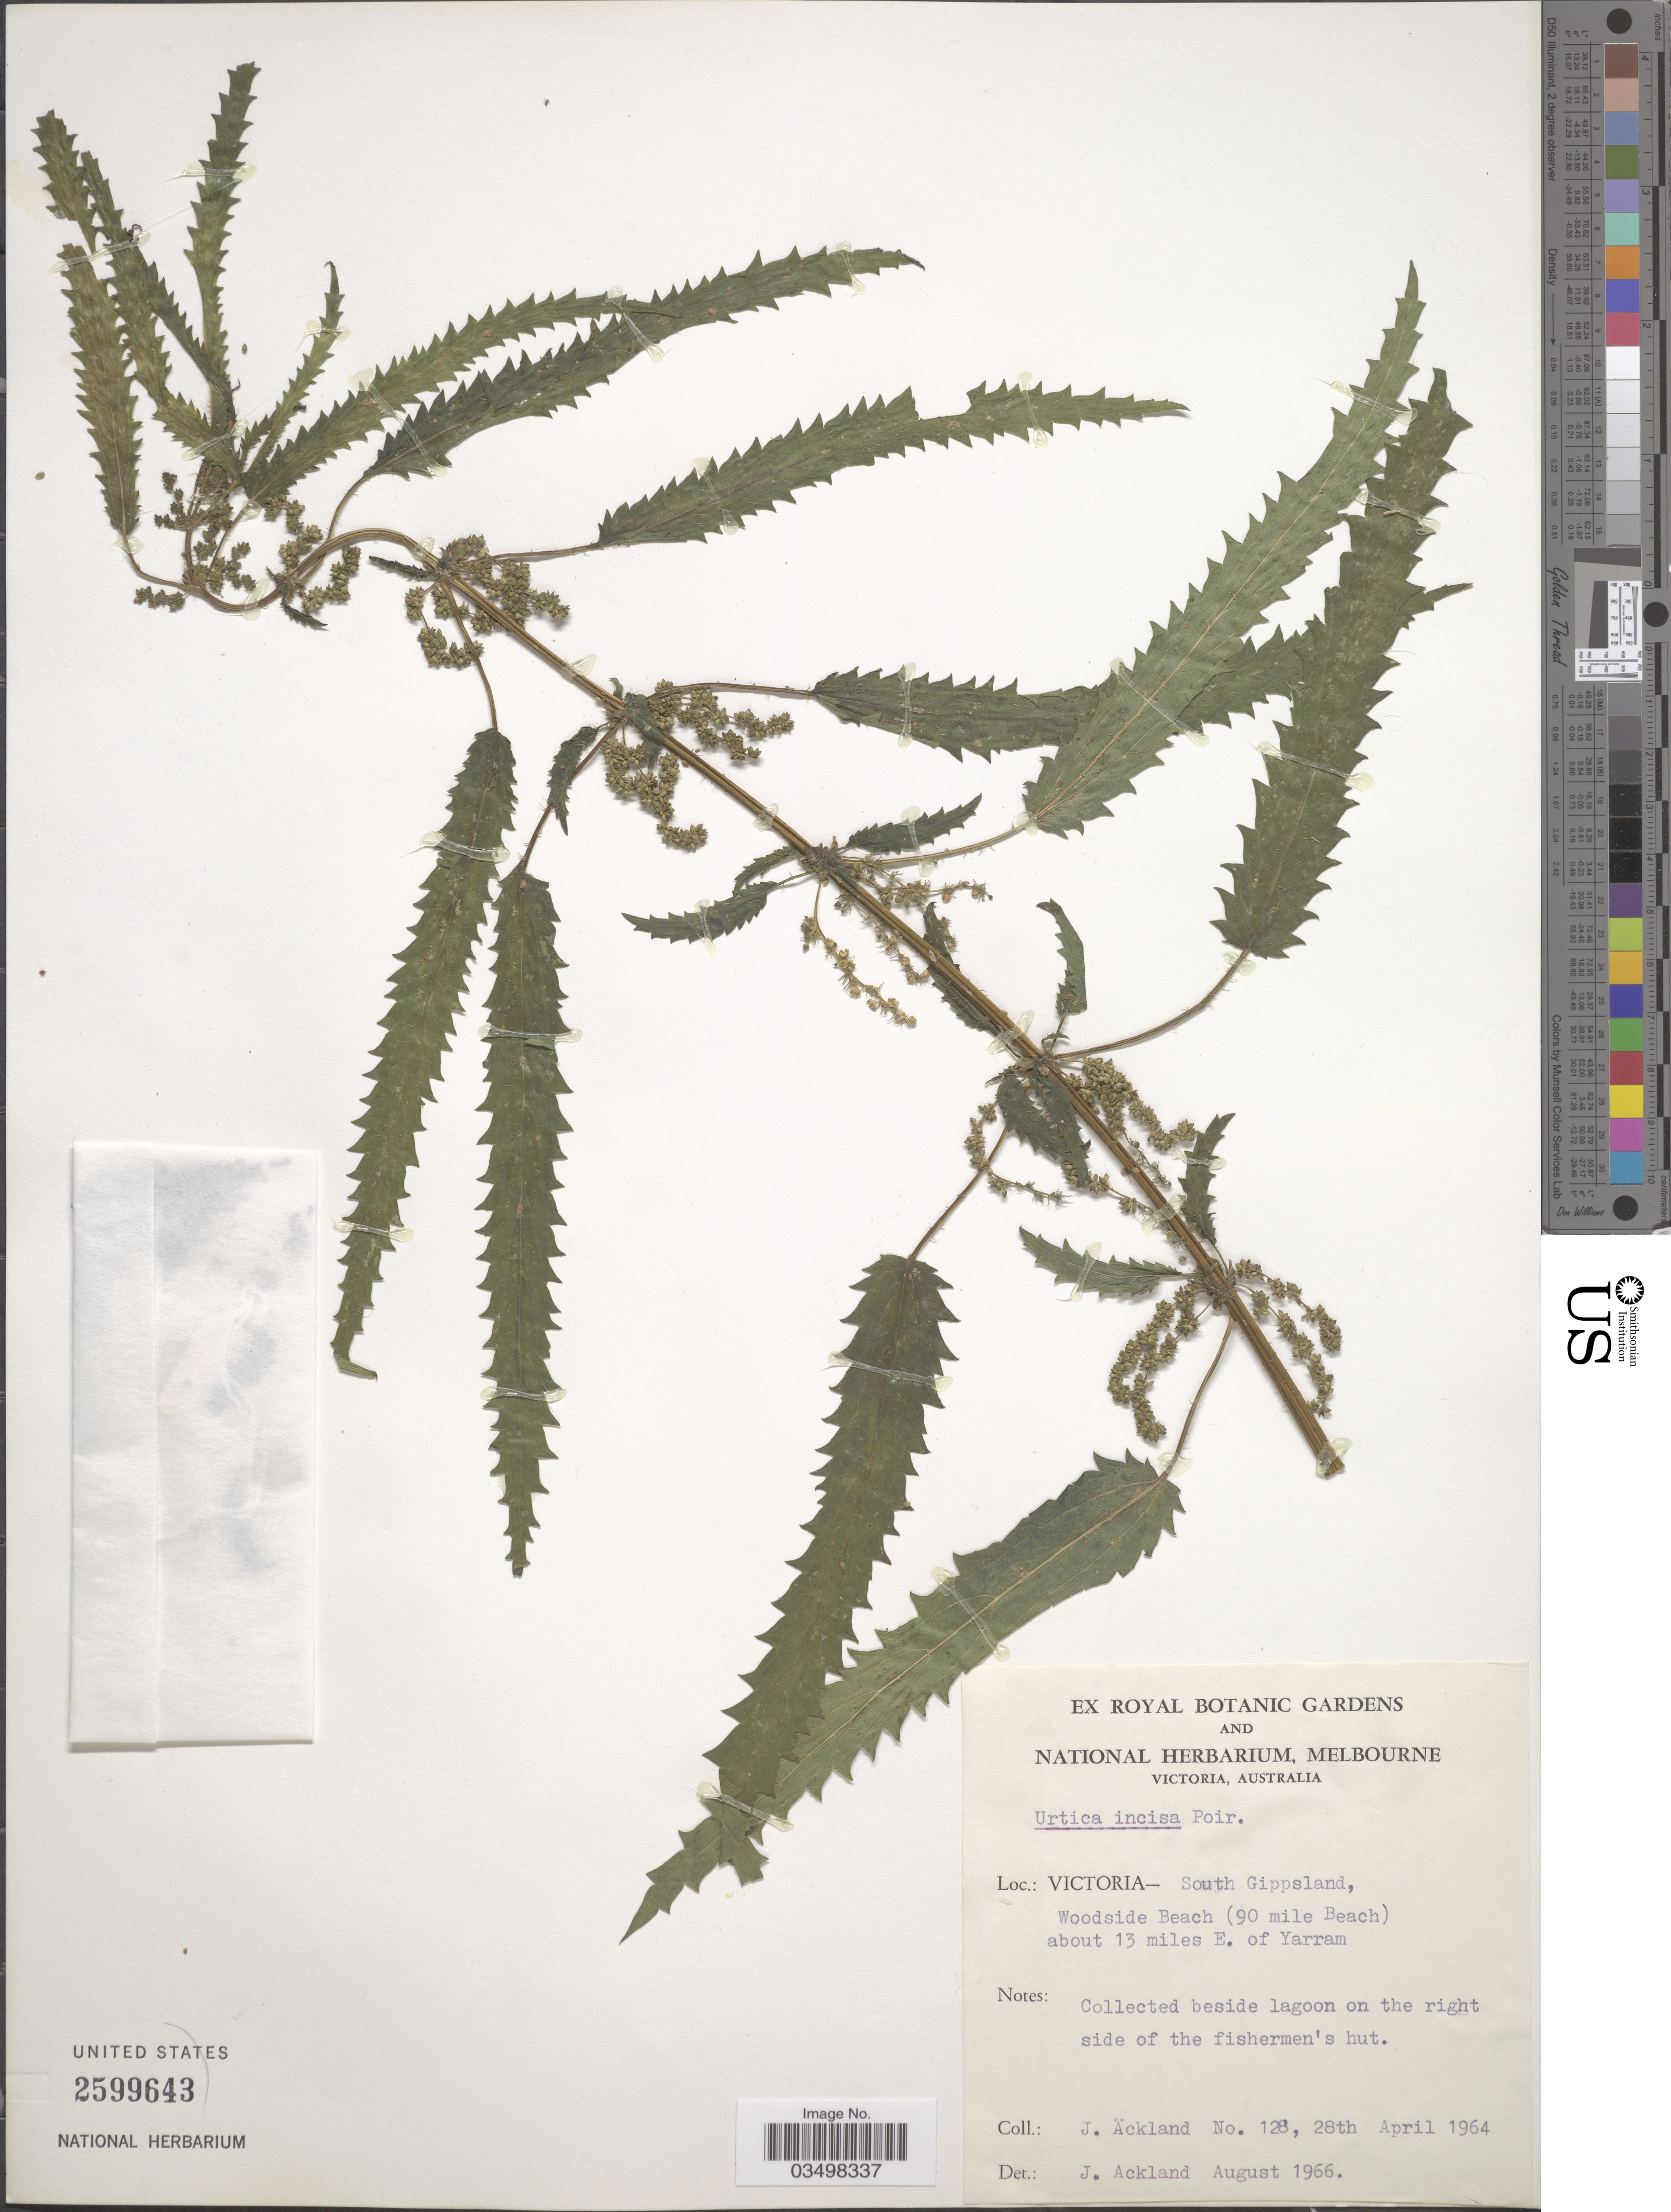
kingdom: Plantae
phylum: Tracheophyta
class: Magnoliopsida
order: Rosales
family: Urticaceae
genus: Urtica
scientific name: Urtica incisa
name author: Poir.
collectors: J. J. Ackland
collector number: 128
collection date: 1964-04-28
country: Australia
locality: Victoria- South Gippsland, Woodside Beach ( 90 mile Beach) about 13 miles E. of Yarram.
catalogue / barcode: US 2599643